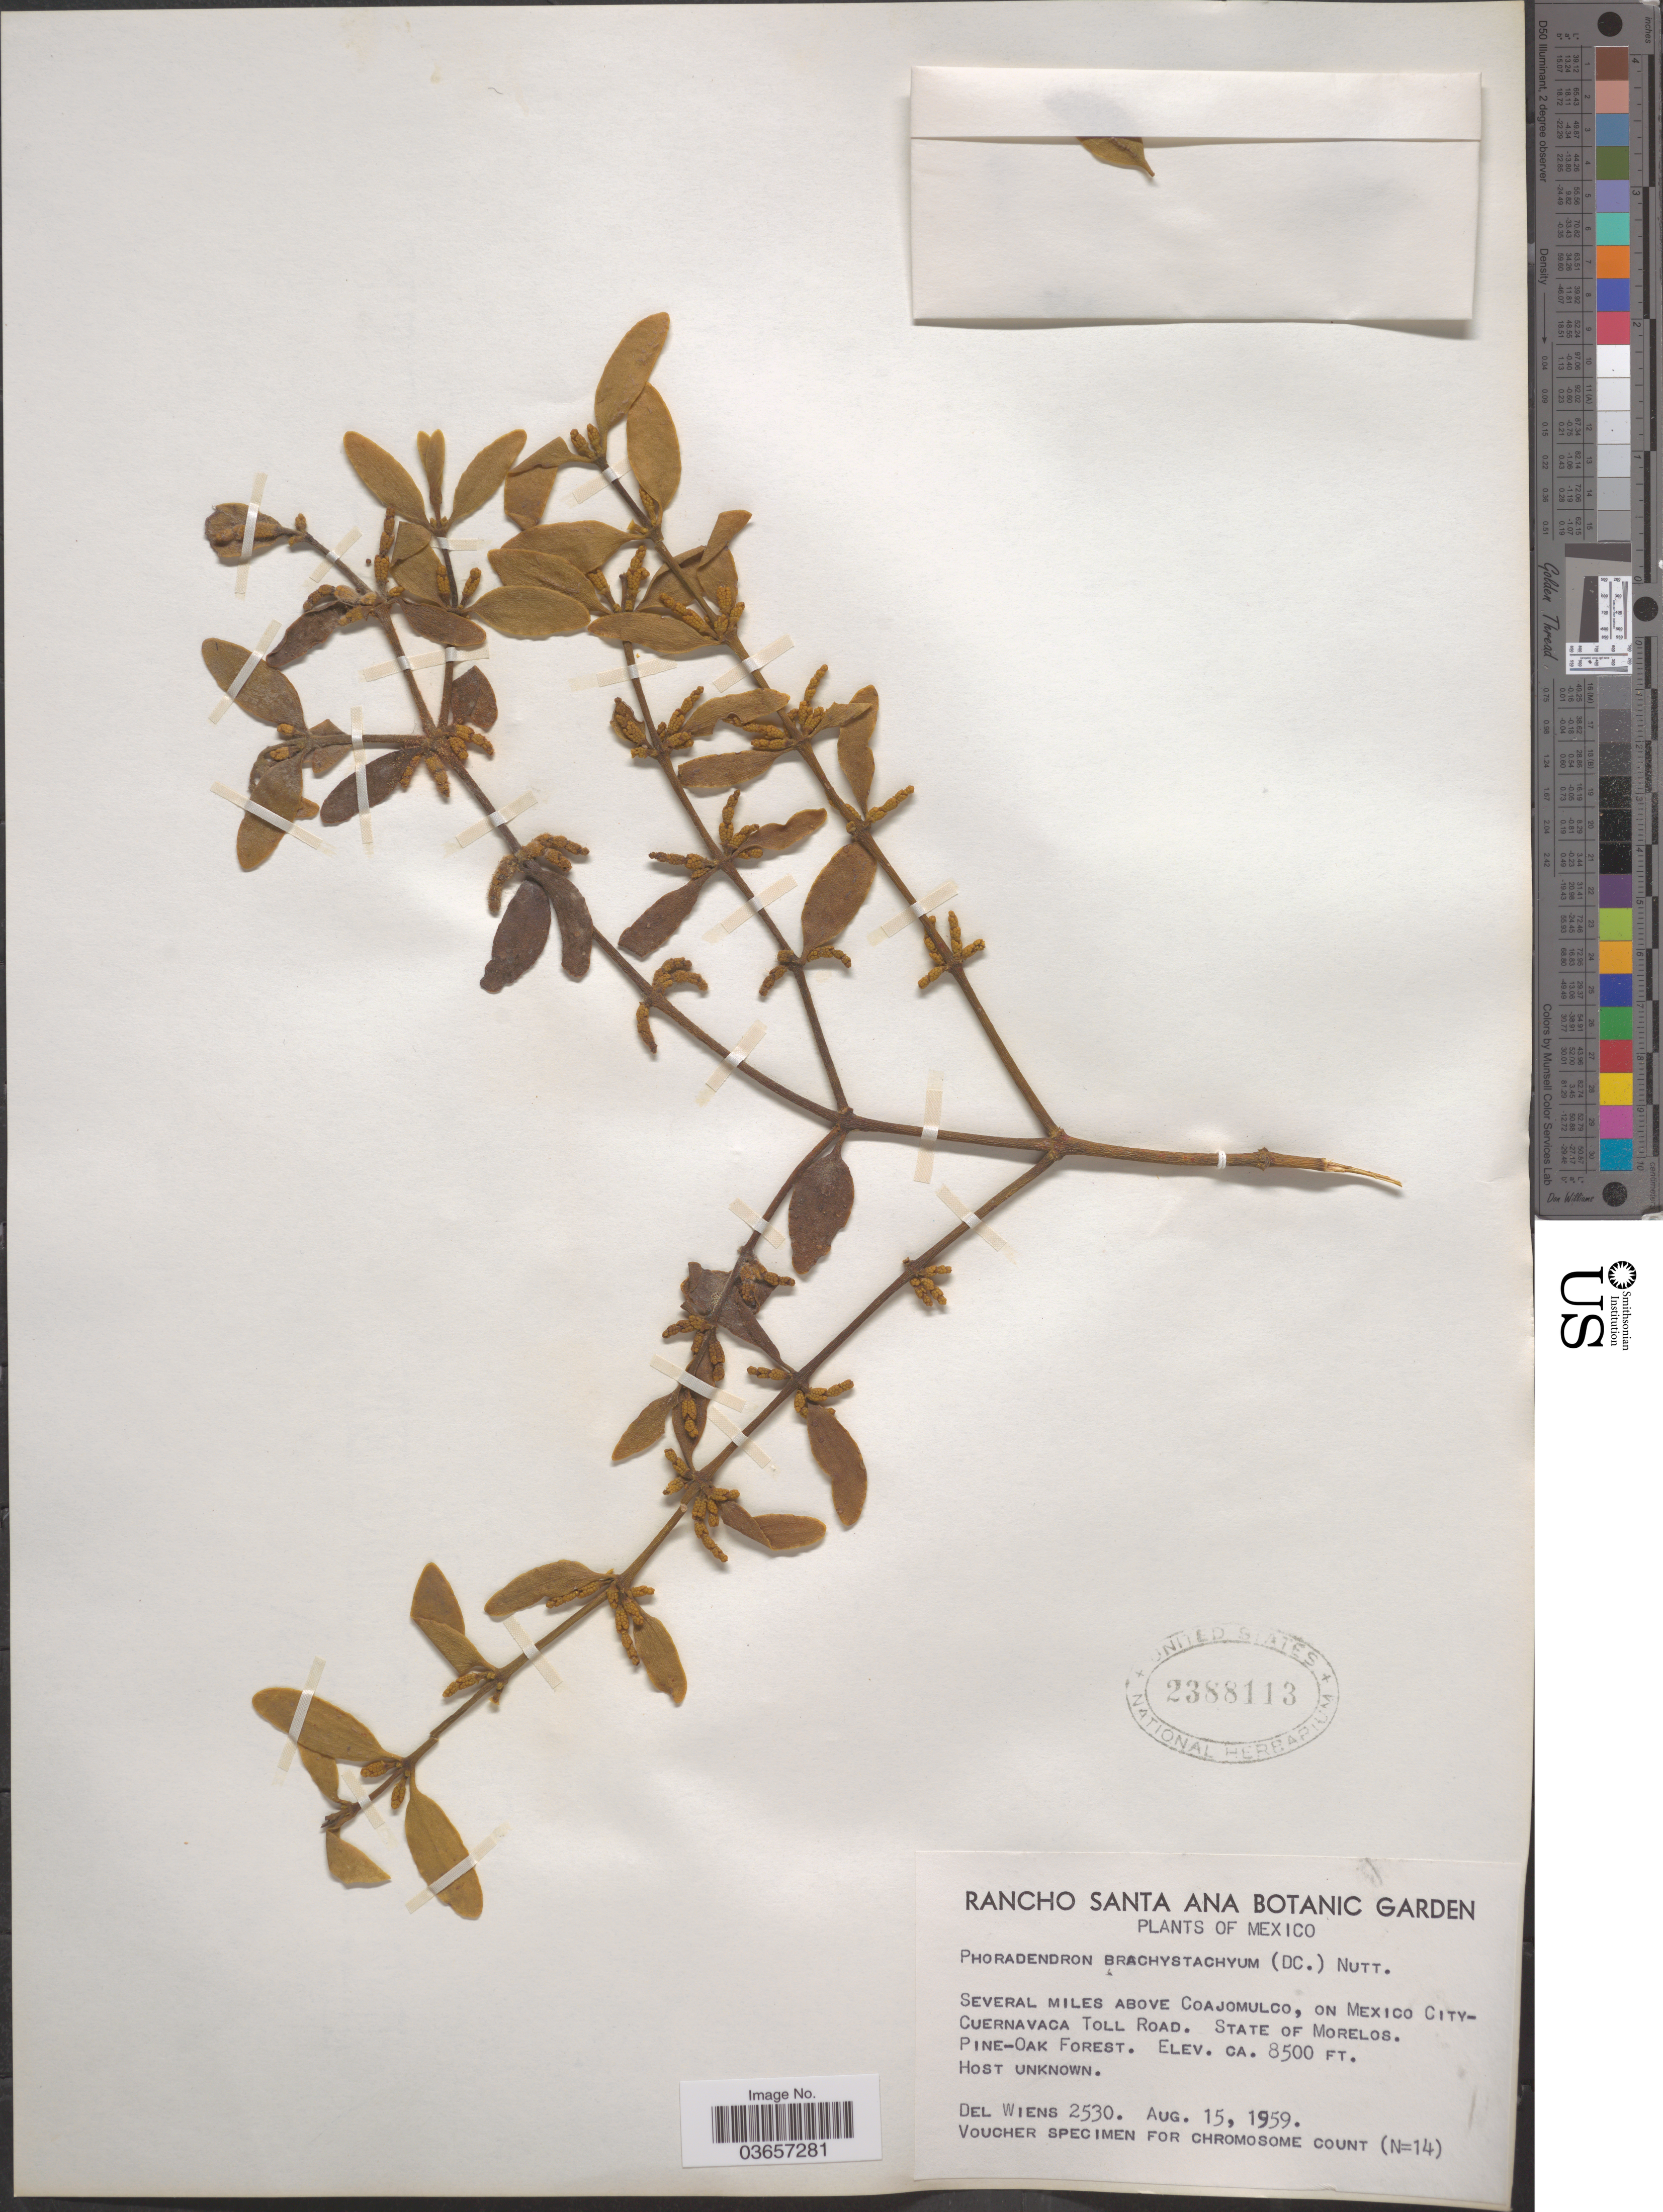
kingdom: Plantae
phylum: Tracheophyta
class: Magnoliopsida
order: Santalales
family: Viscaceae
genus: Phoradendron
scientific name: Phoradendron brachystachyum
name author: (DC.) Oliv.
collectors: D. Wiens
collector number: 2530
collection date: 1959-08-15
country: Mexico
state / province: Morelos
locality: Several miles above Coajomulco, on Mexico City-Cuernavaca Toll Road.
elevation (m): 2591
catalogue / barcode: US 2388113